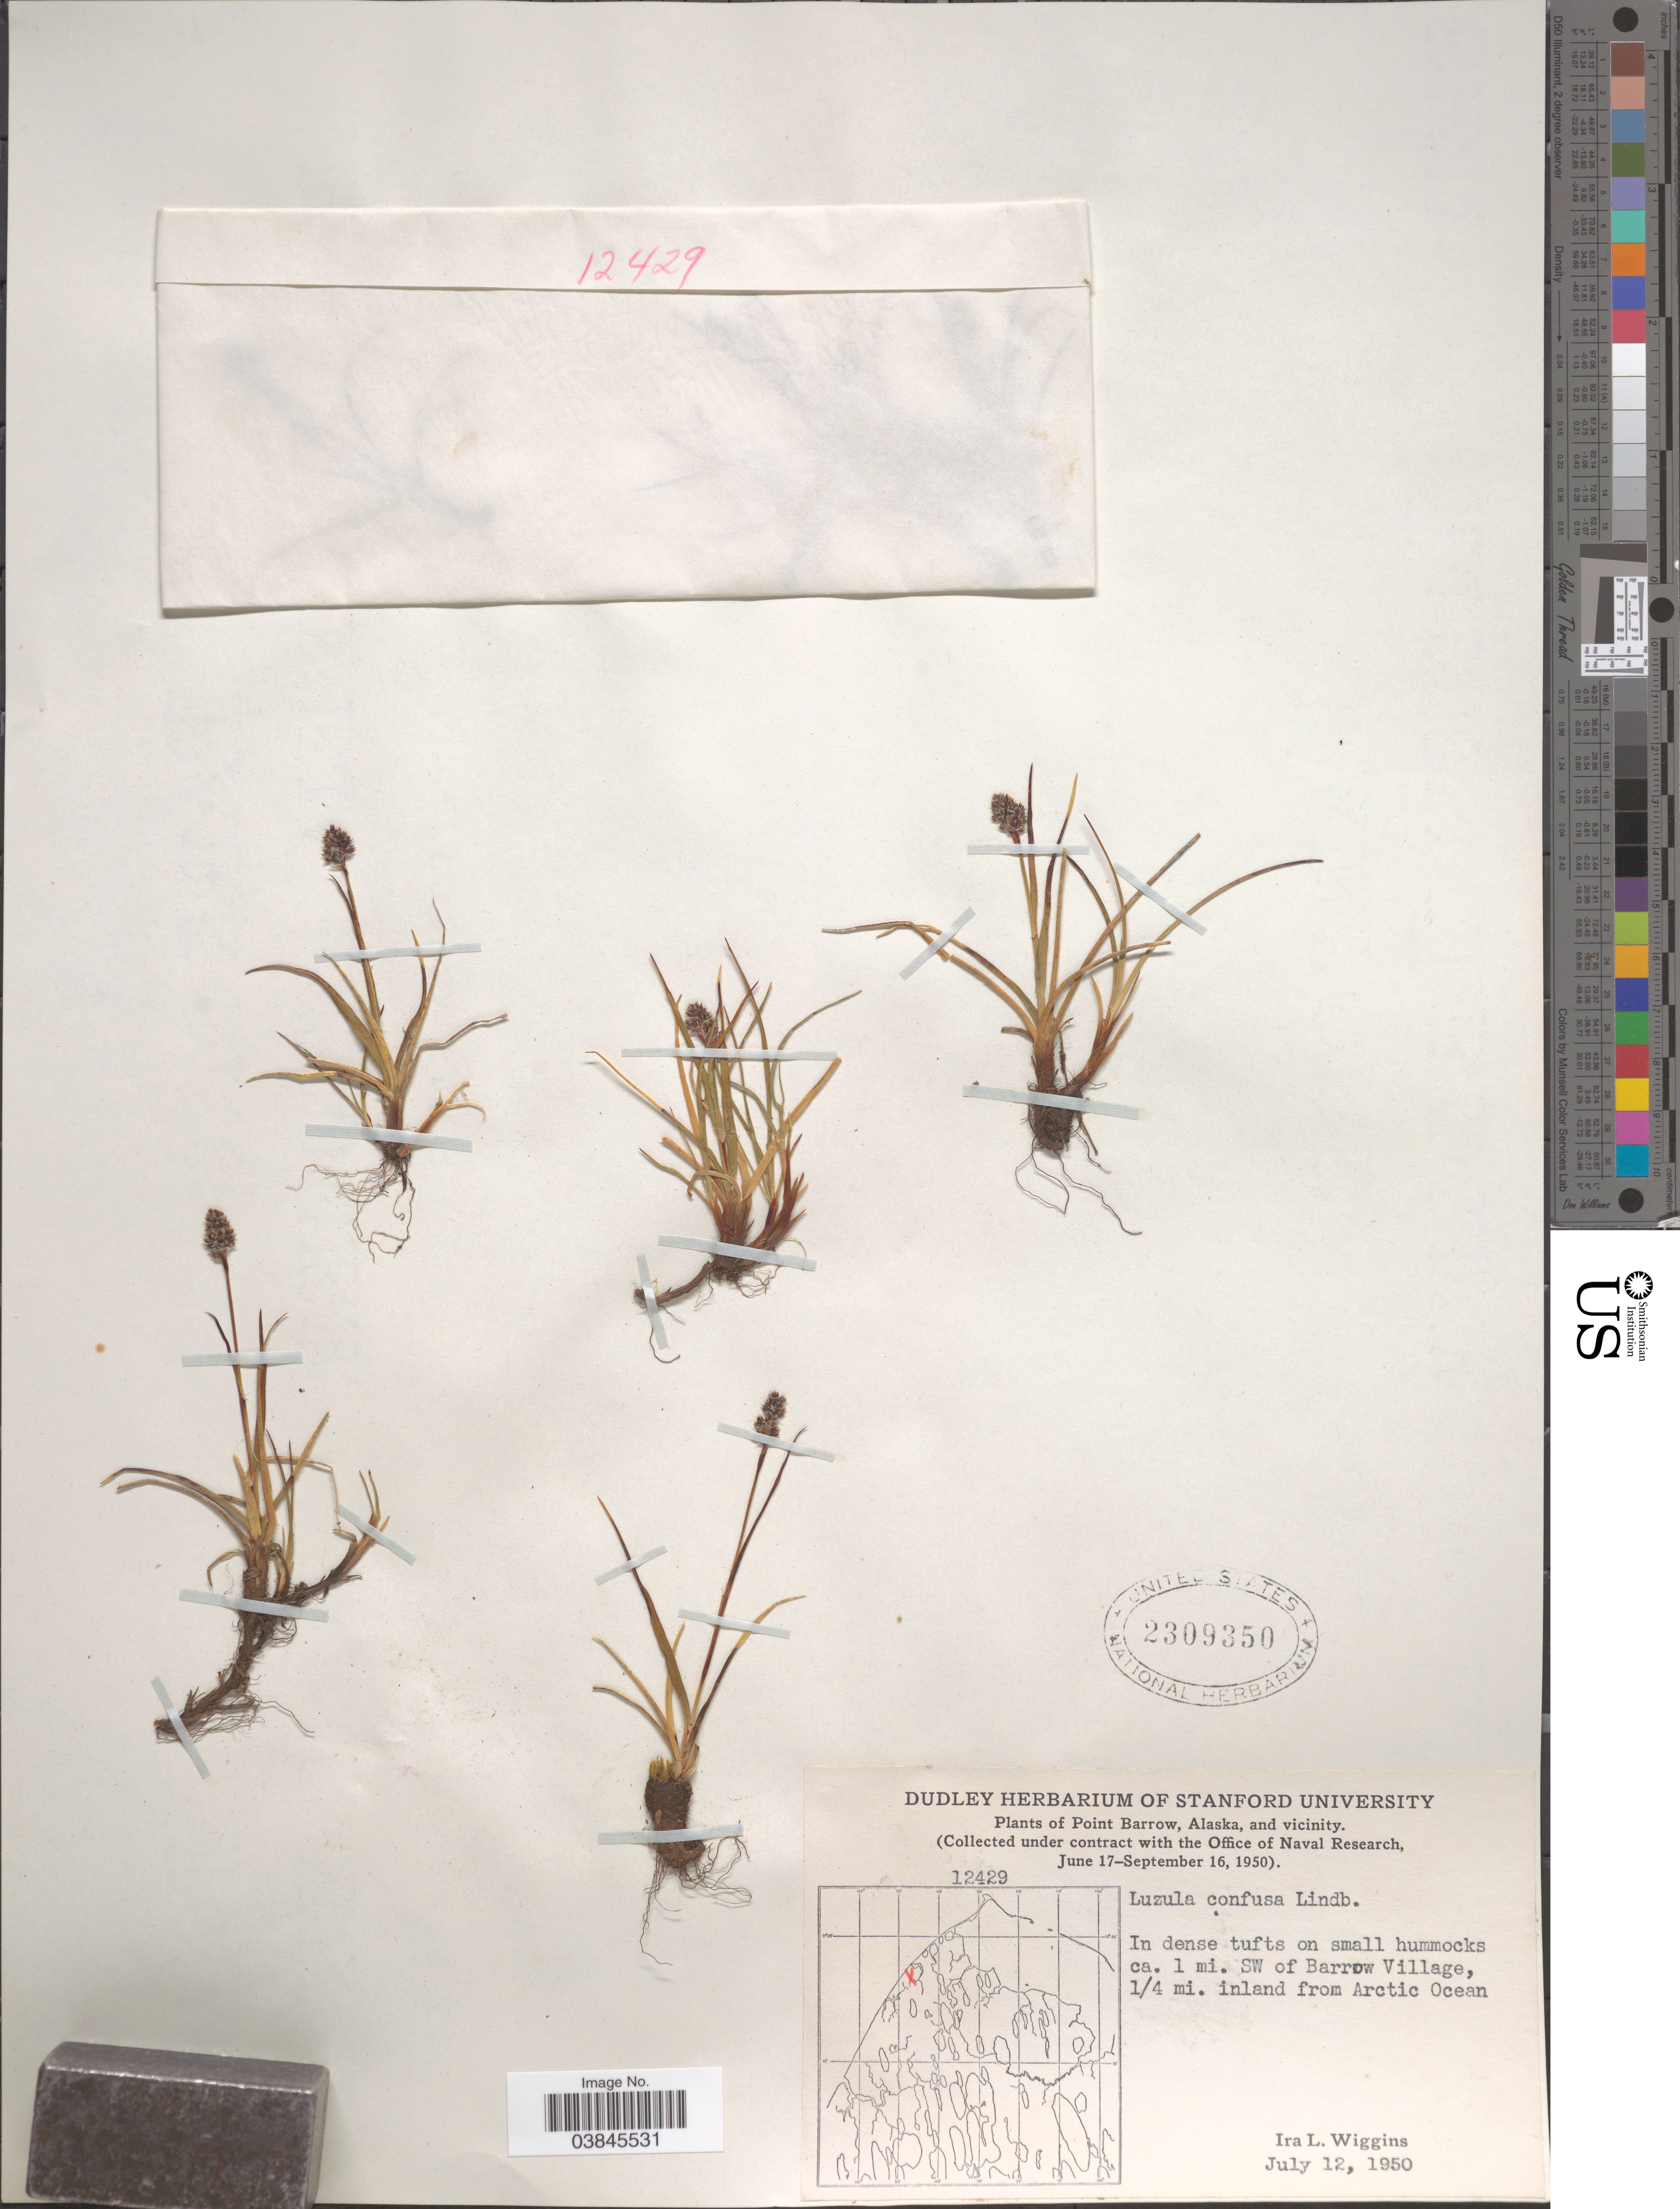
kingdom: Plantae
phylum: Tracheophyta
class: Liliopsida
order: Poales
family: Juncaceae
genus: Luzula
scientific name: Luzula confusa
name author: Lindeb.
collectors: I. L. Wiggins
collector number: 12429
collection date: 1950-07-12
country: United States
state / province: Alaska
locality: Point Barrow, and vicinity. in dense tufts on small hummocks ca. 1 mi. SW of Barrow Village, ¼ mi. inland from Arctic Ocean.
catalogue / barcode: US 2309350